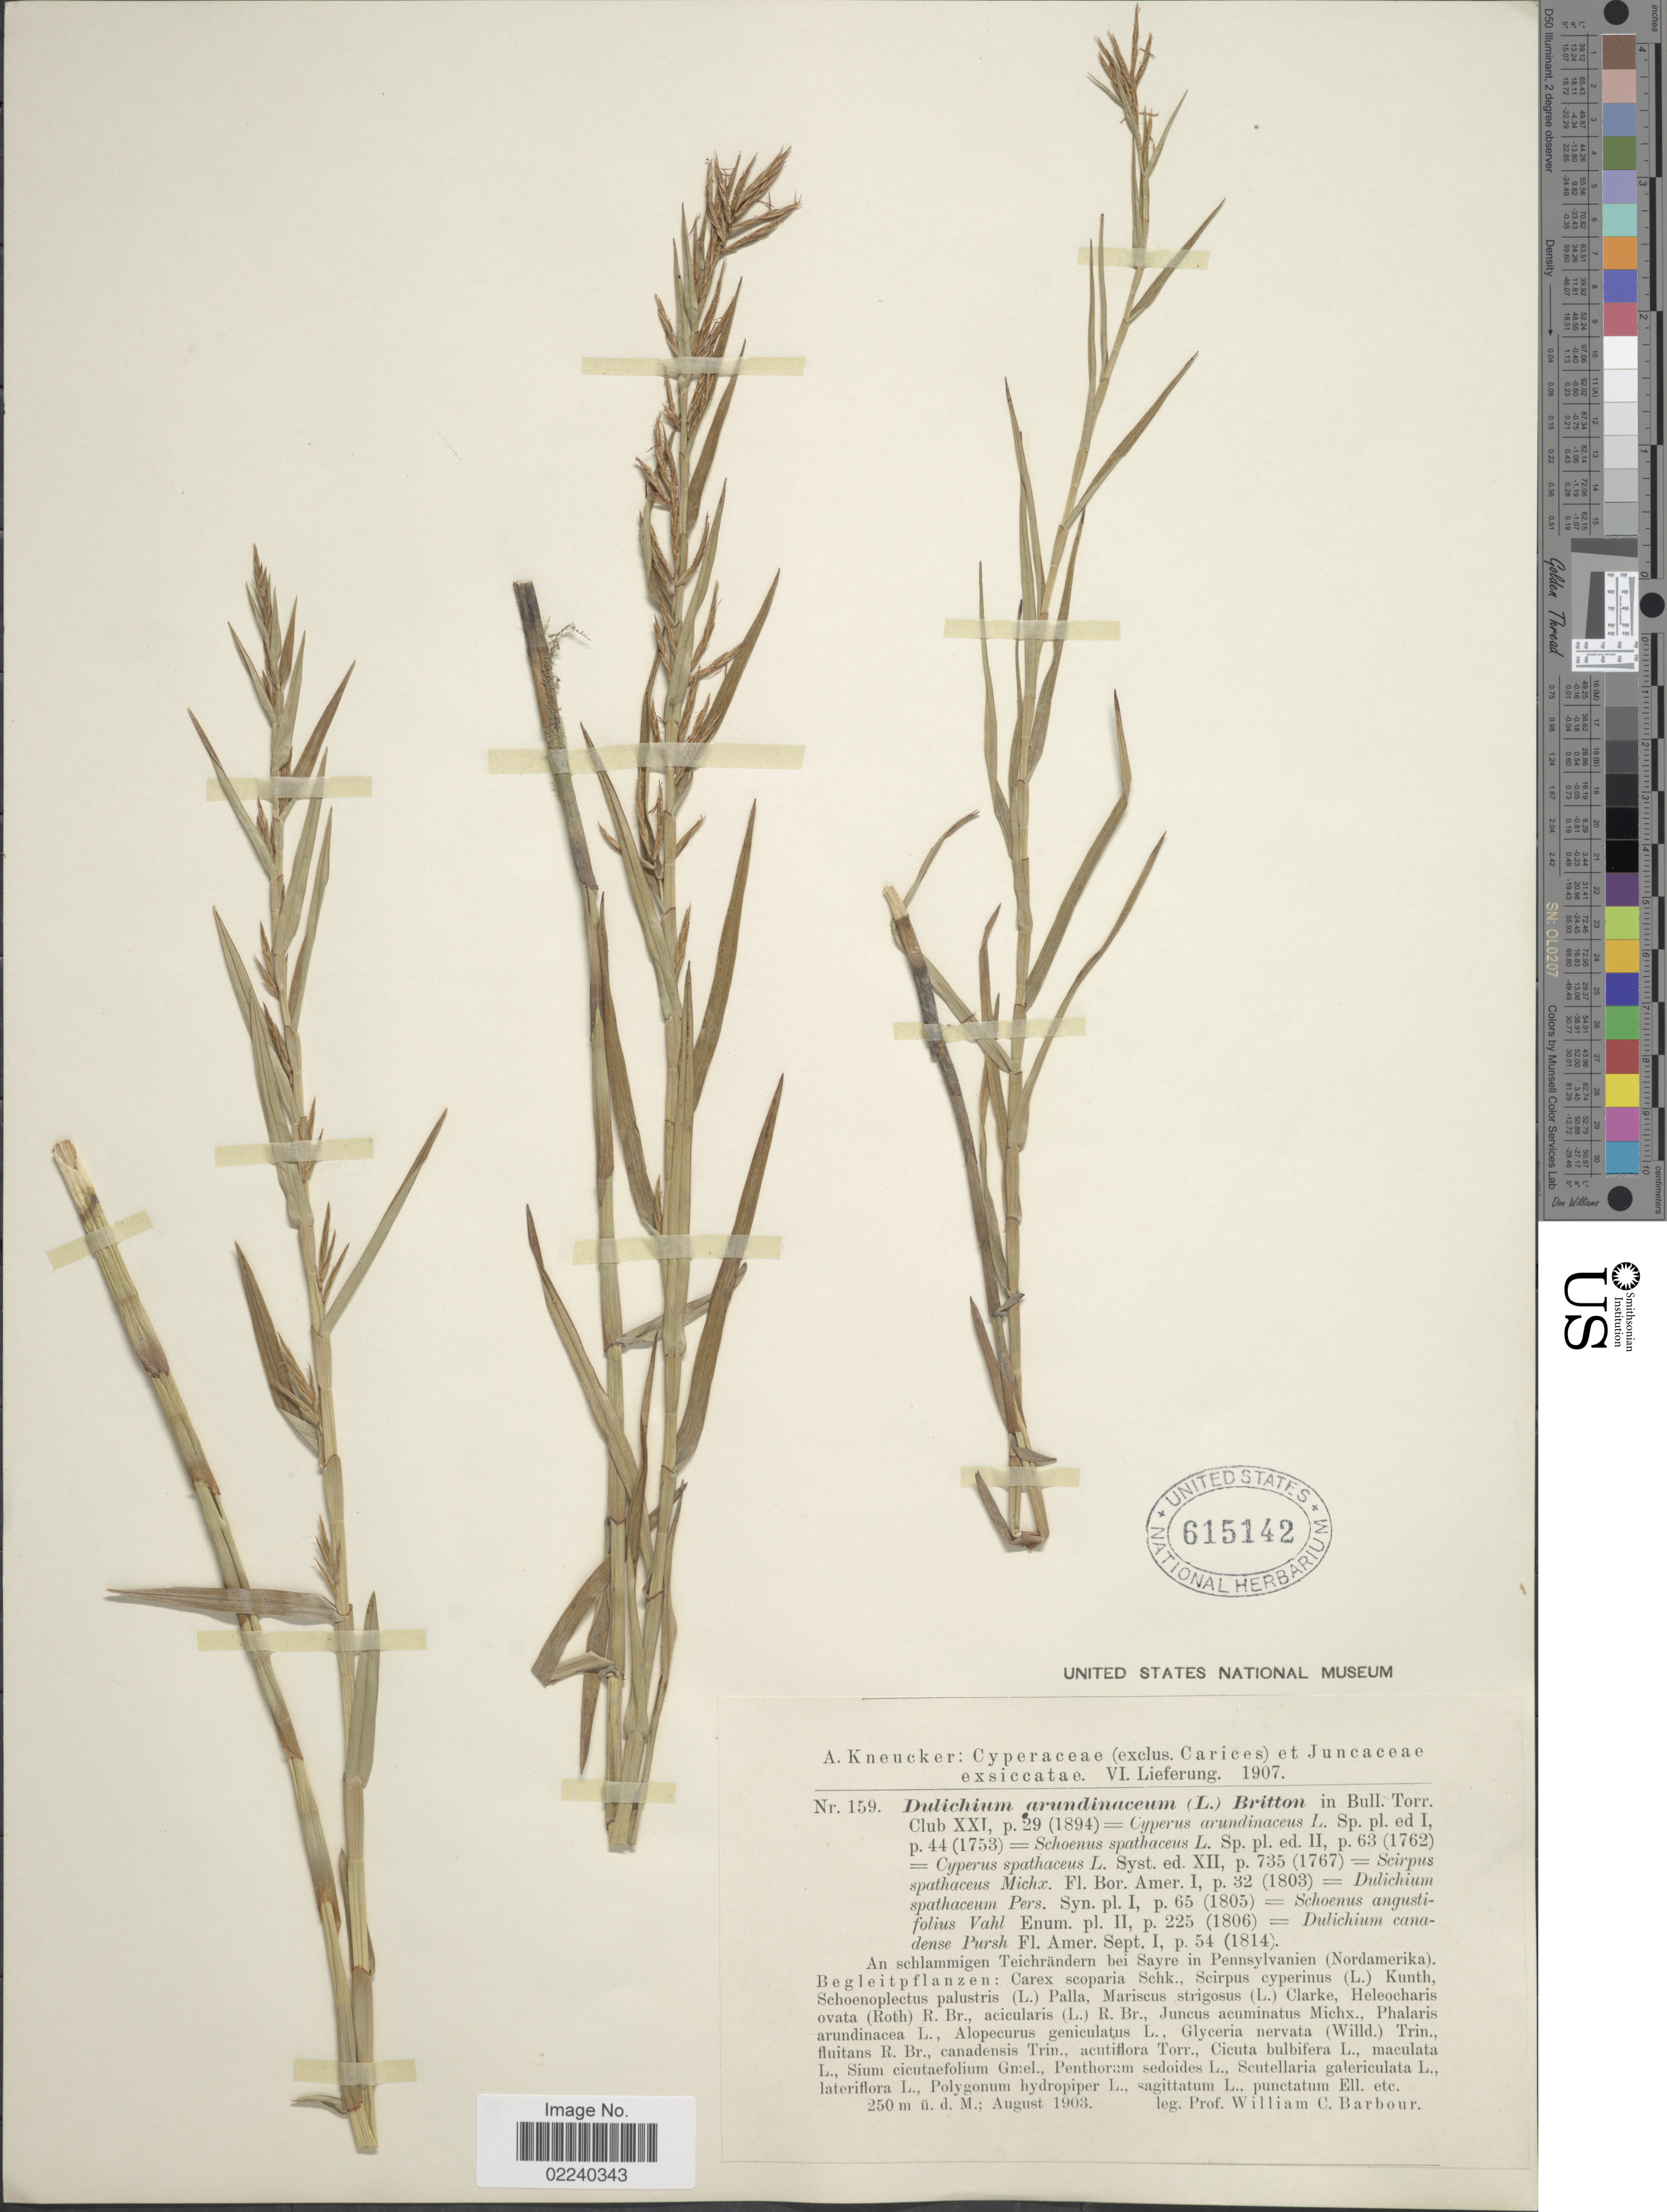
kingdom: Plantae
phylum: Tracheophyta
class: Liliopsida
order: Poales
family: Cyperaceae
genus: Dulichium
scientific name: Dulichium arundinaceum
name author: (L.) Britton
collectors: W. Barbour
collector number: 159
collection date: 1903-08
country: United States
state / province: Pennsylvania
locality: An schlammigen Teichrandern bei Sayre in Pennsylvanien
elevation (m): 250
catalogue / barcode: US 615142